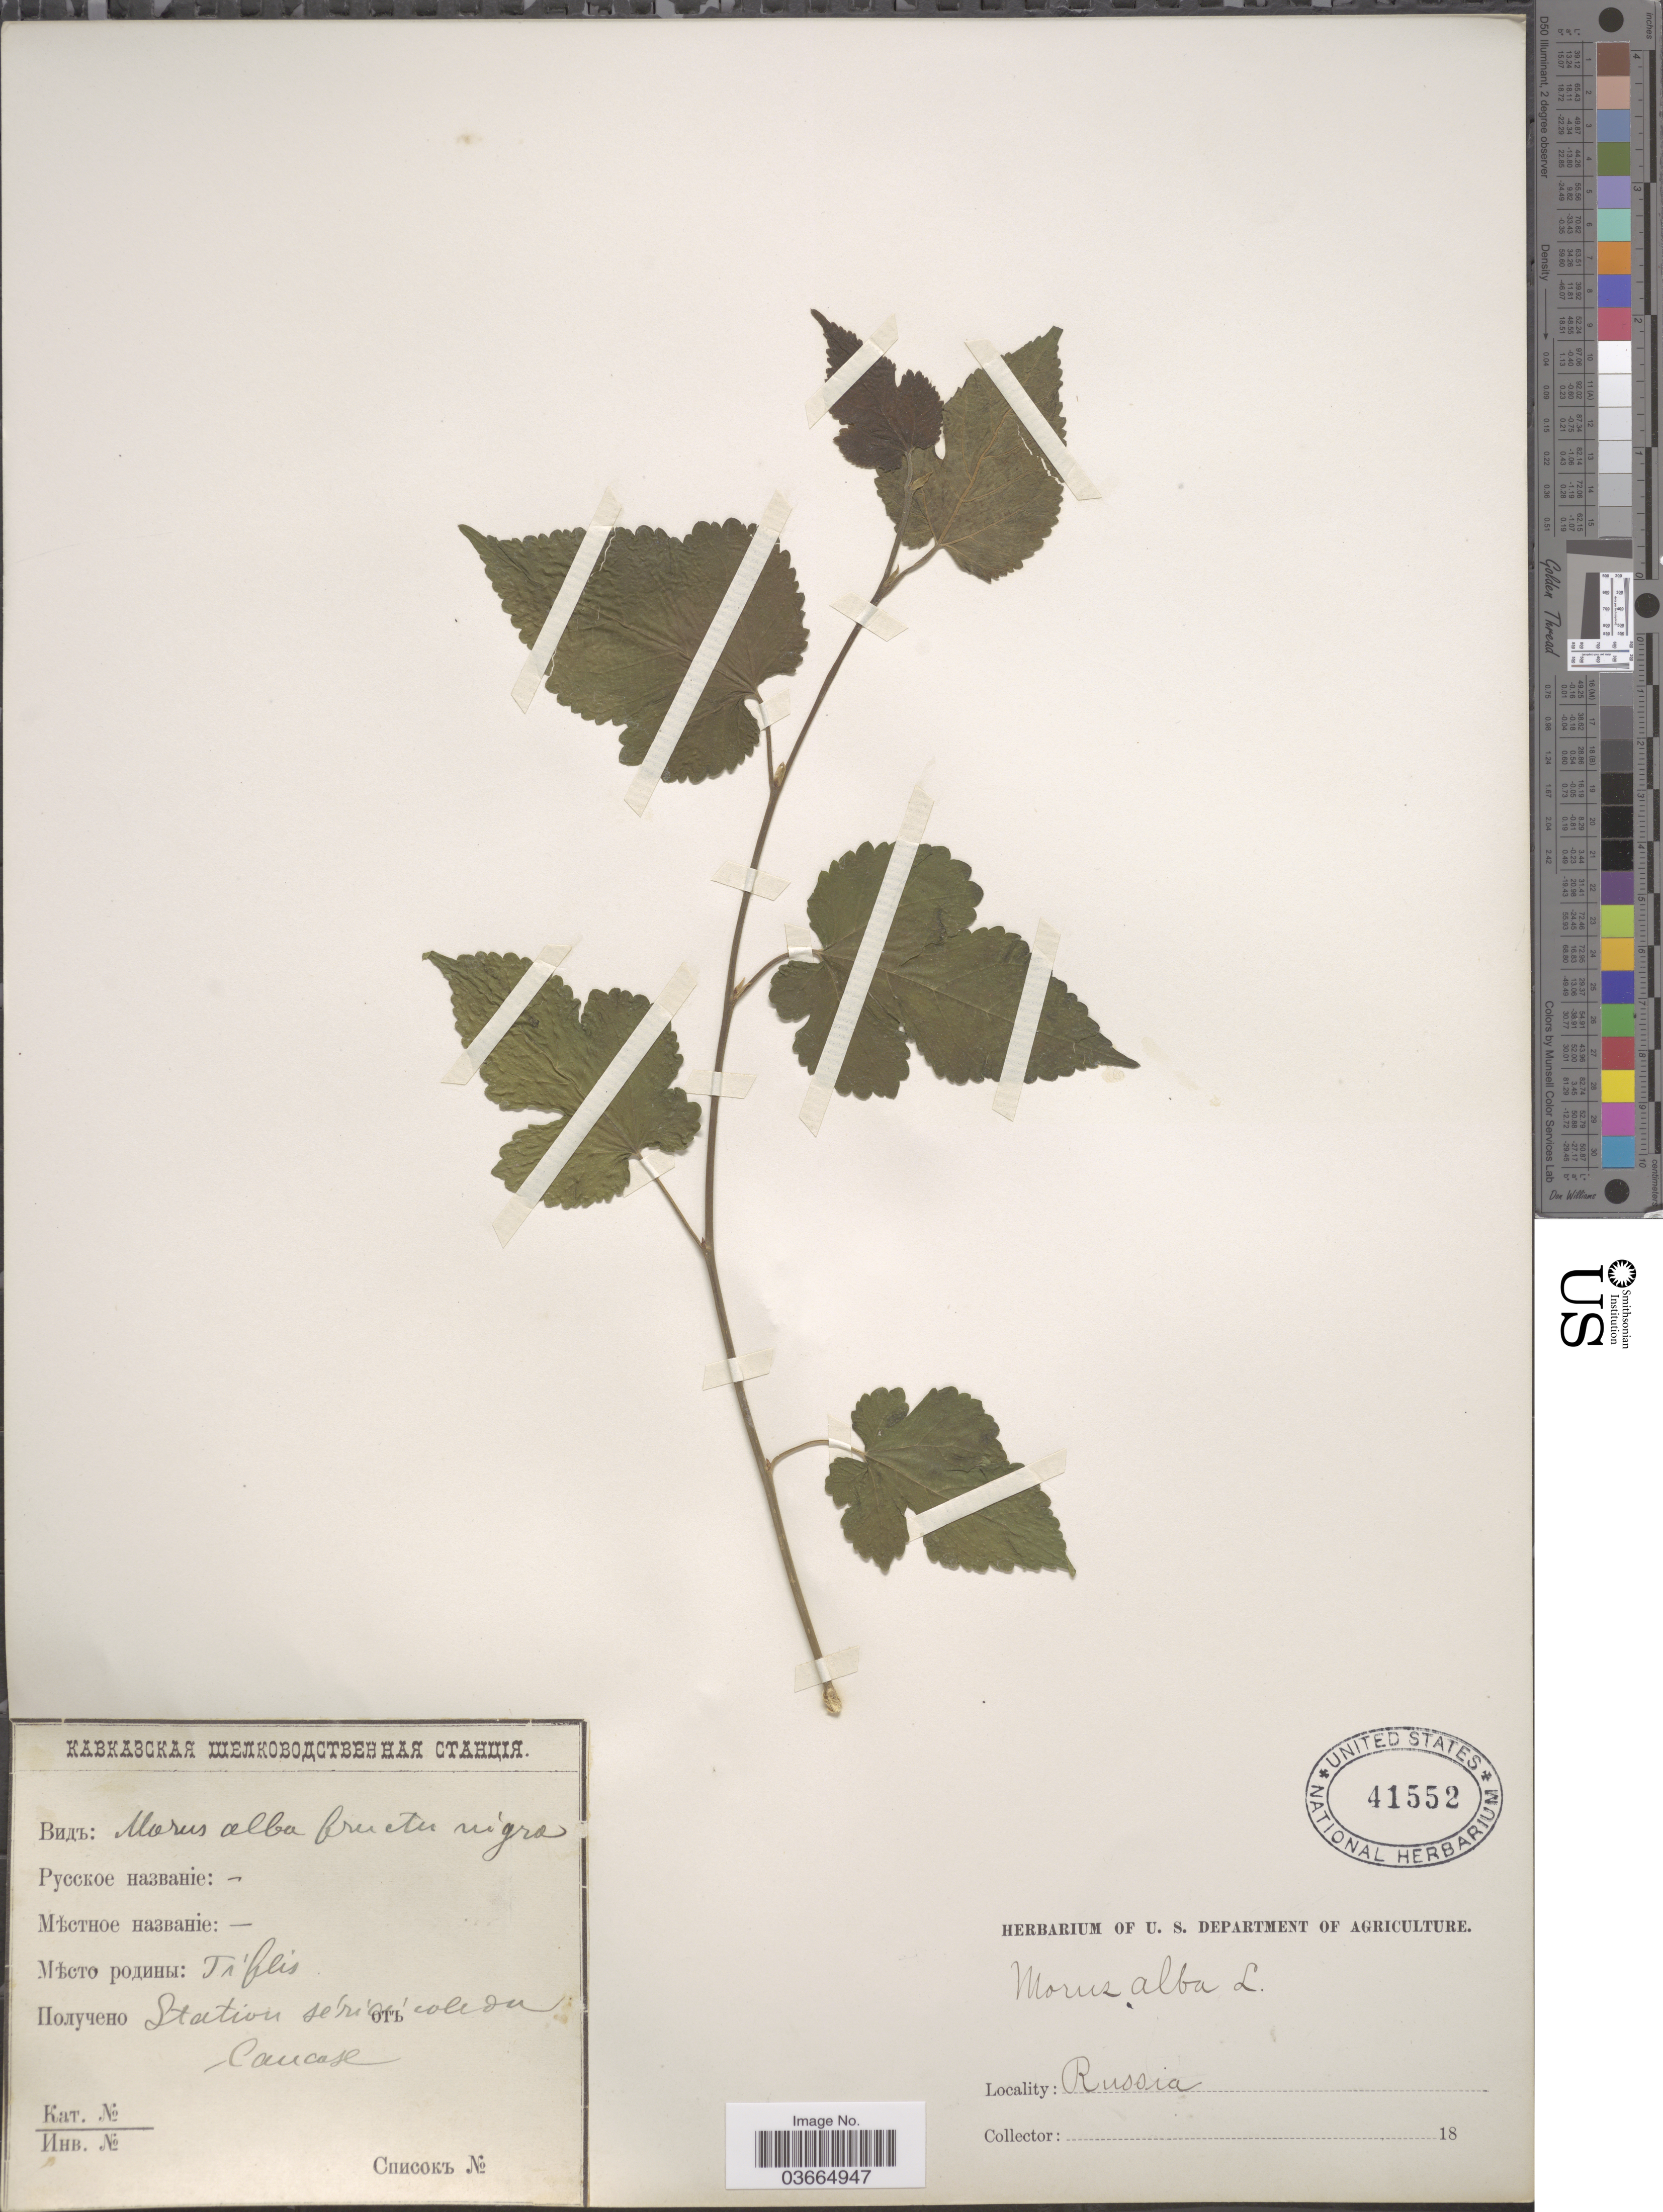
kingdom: Plantae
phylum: Tracheophyta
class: Magnoliopsida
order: Rosales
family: Moraceae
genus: Morus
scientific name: Morus alba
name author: L.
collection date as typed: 18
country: Russian Federation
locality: X Ti' flis. X Station se'ri'si' cole du Caucase.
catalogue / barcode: US 41552